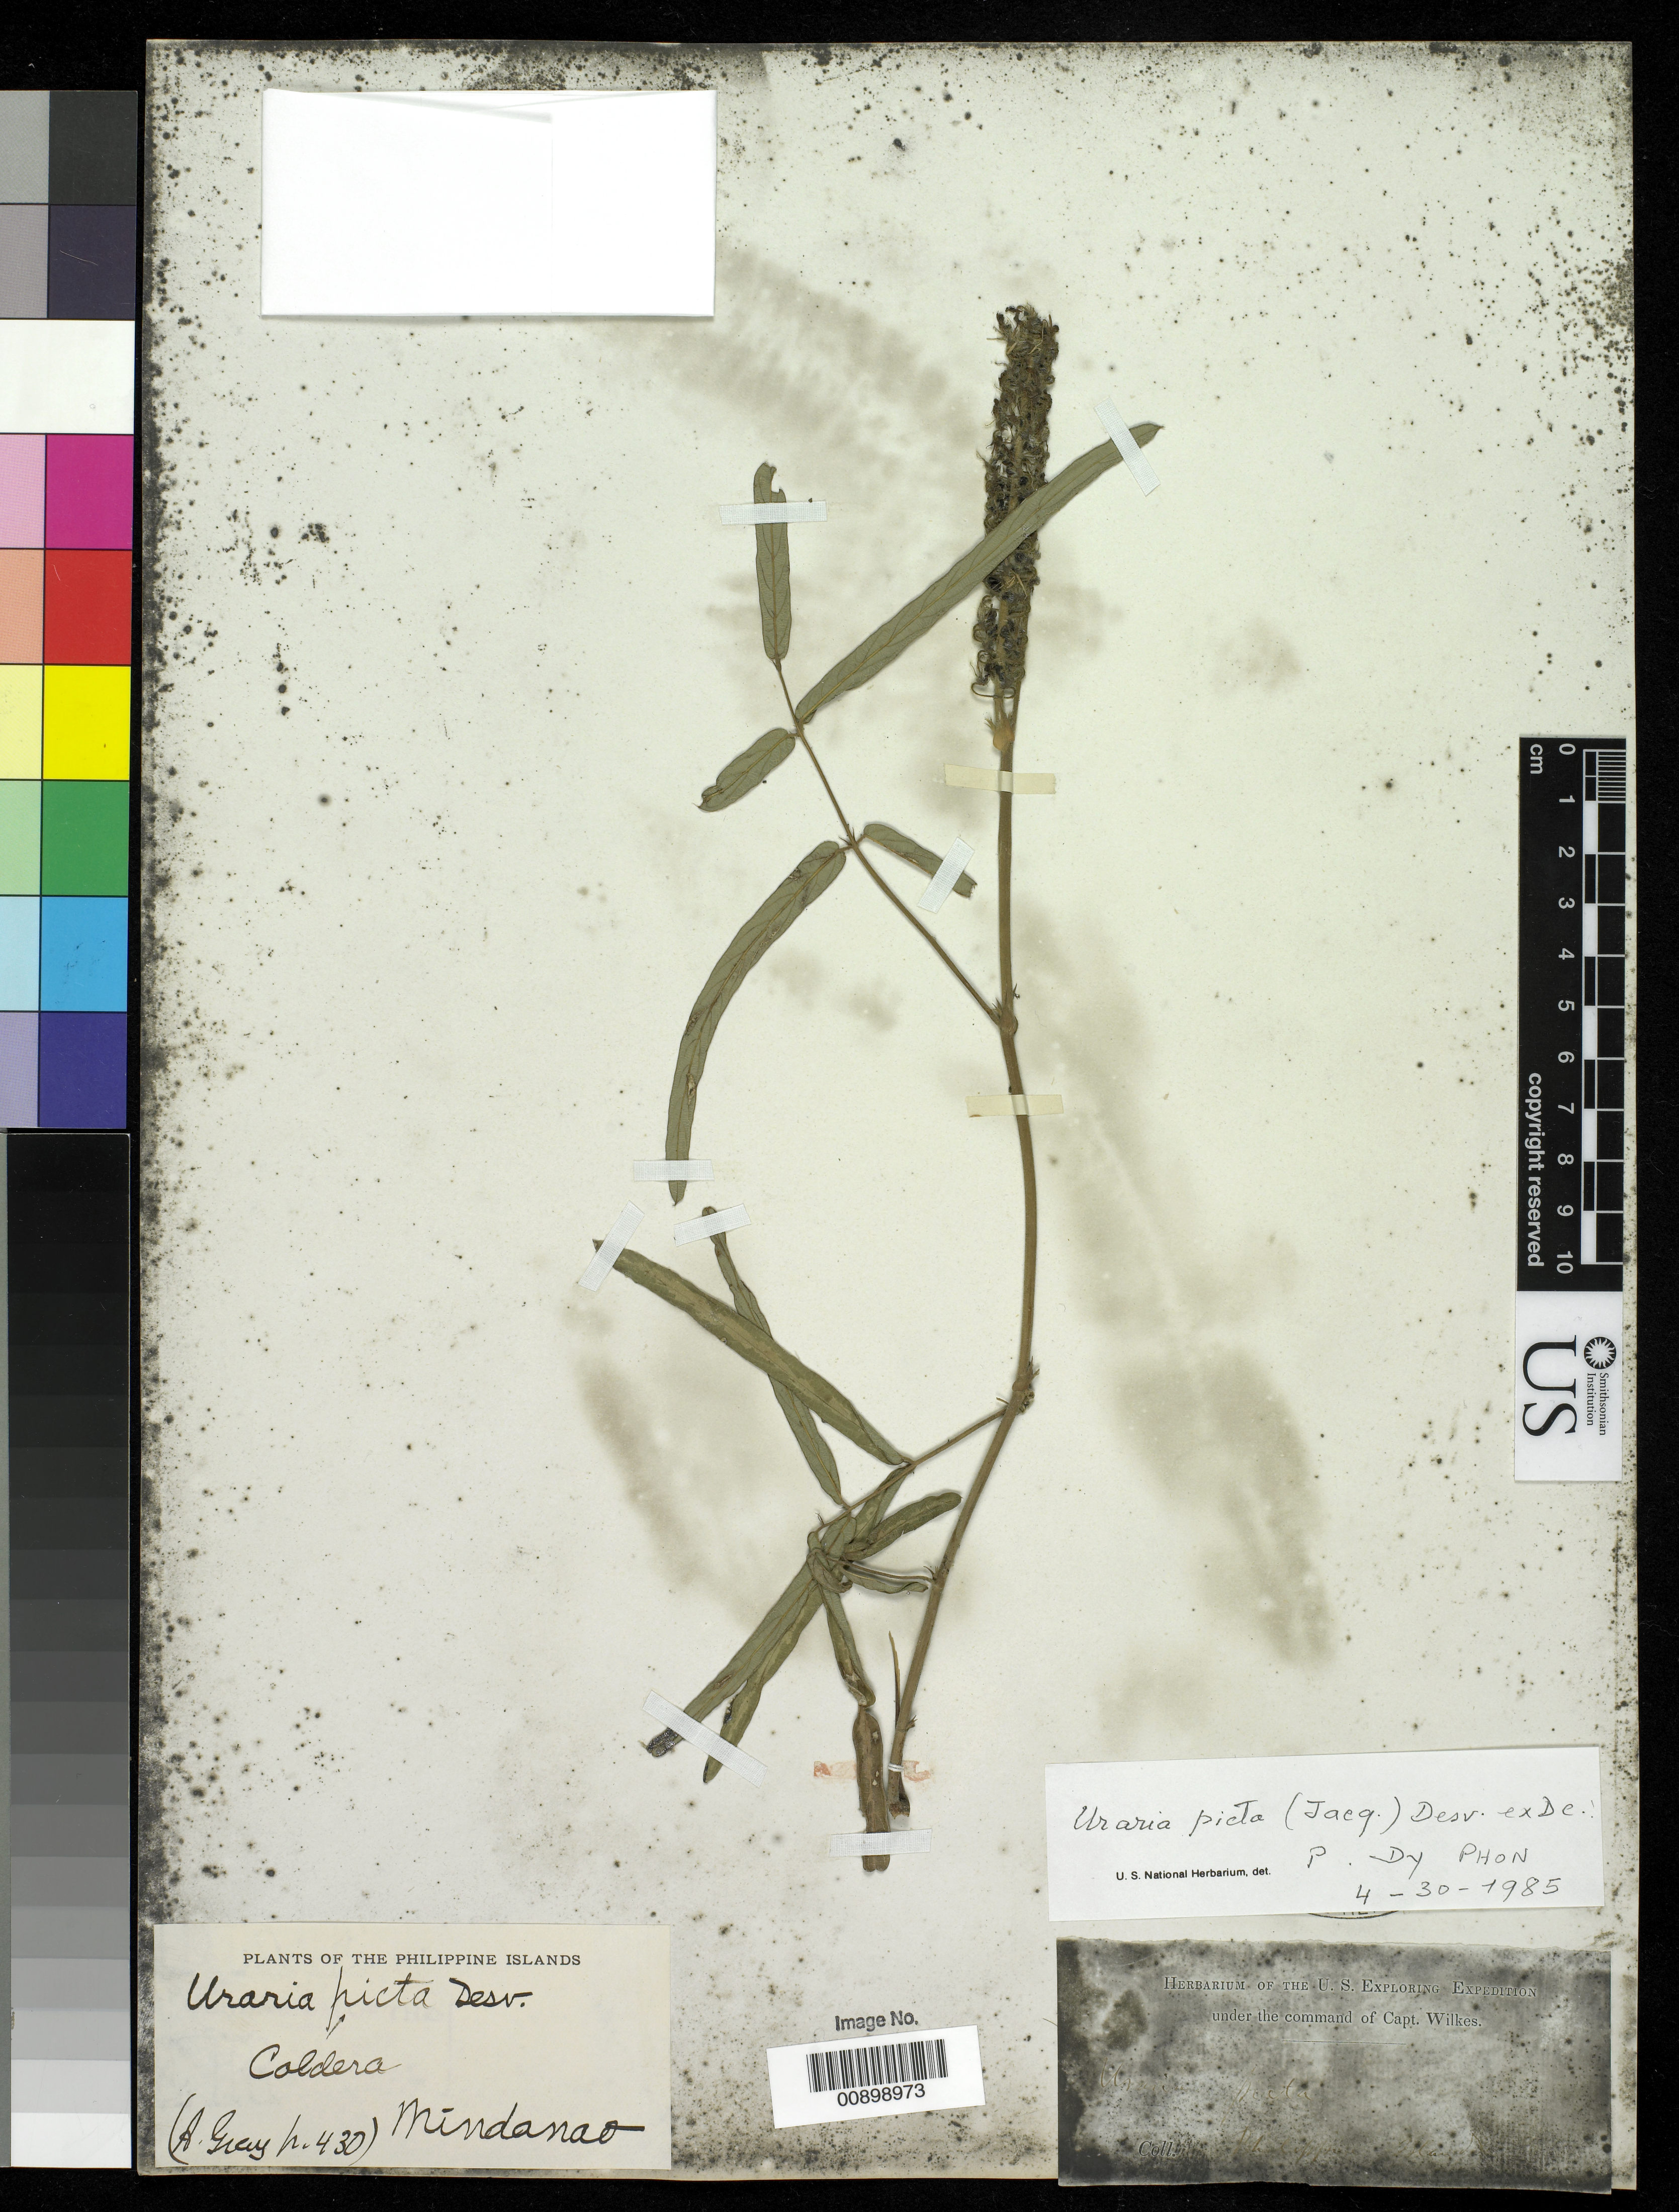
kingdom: Plantae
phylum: Tracheophyta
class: Magnoliopsida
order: Fabales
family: Fabaceae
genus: Uraria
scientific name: Uraria picta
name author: (Jacq.) DC.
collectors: Wilkes Explor. Exped.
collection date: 1838/1842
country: Philippines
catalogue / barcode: US 40703